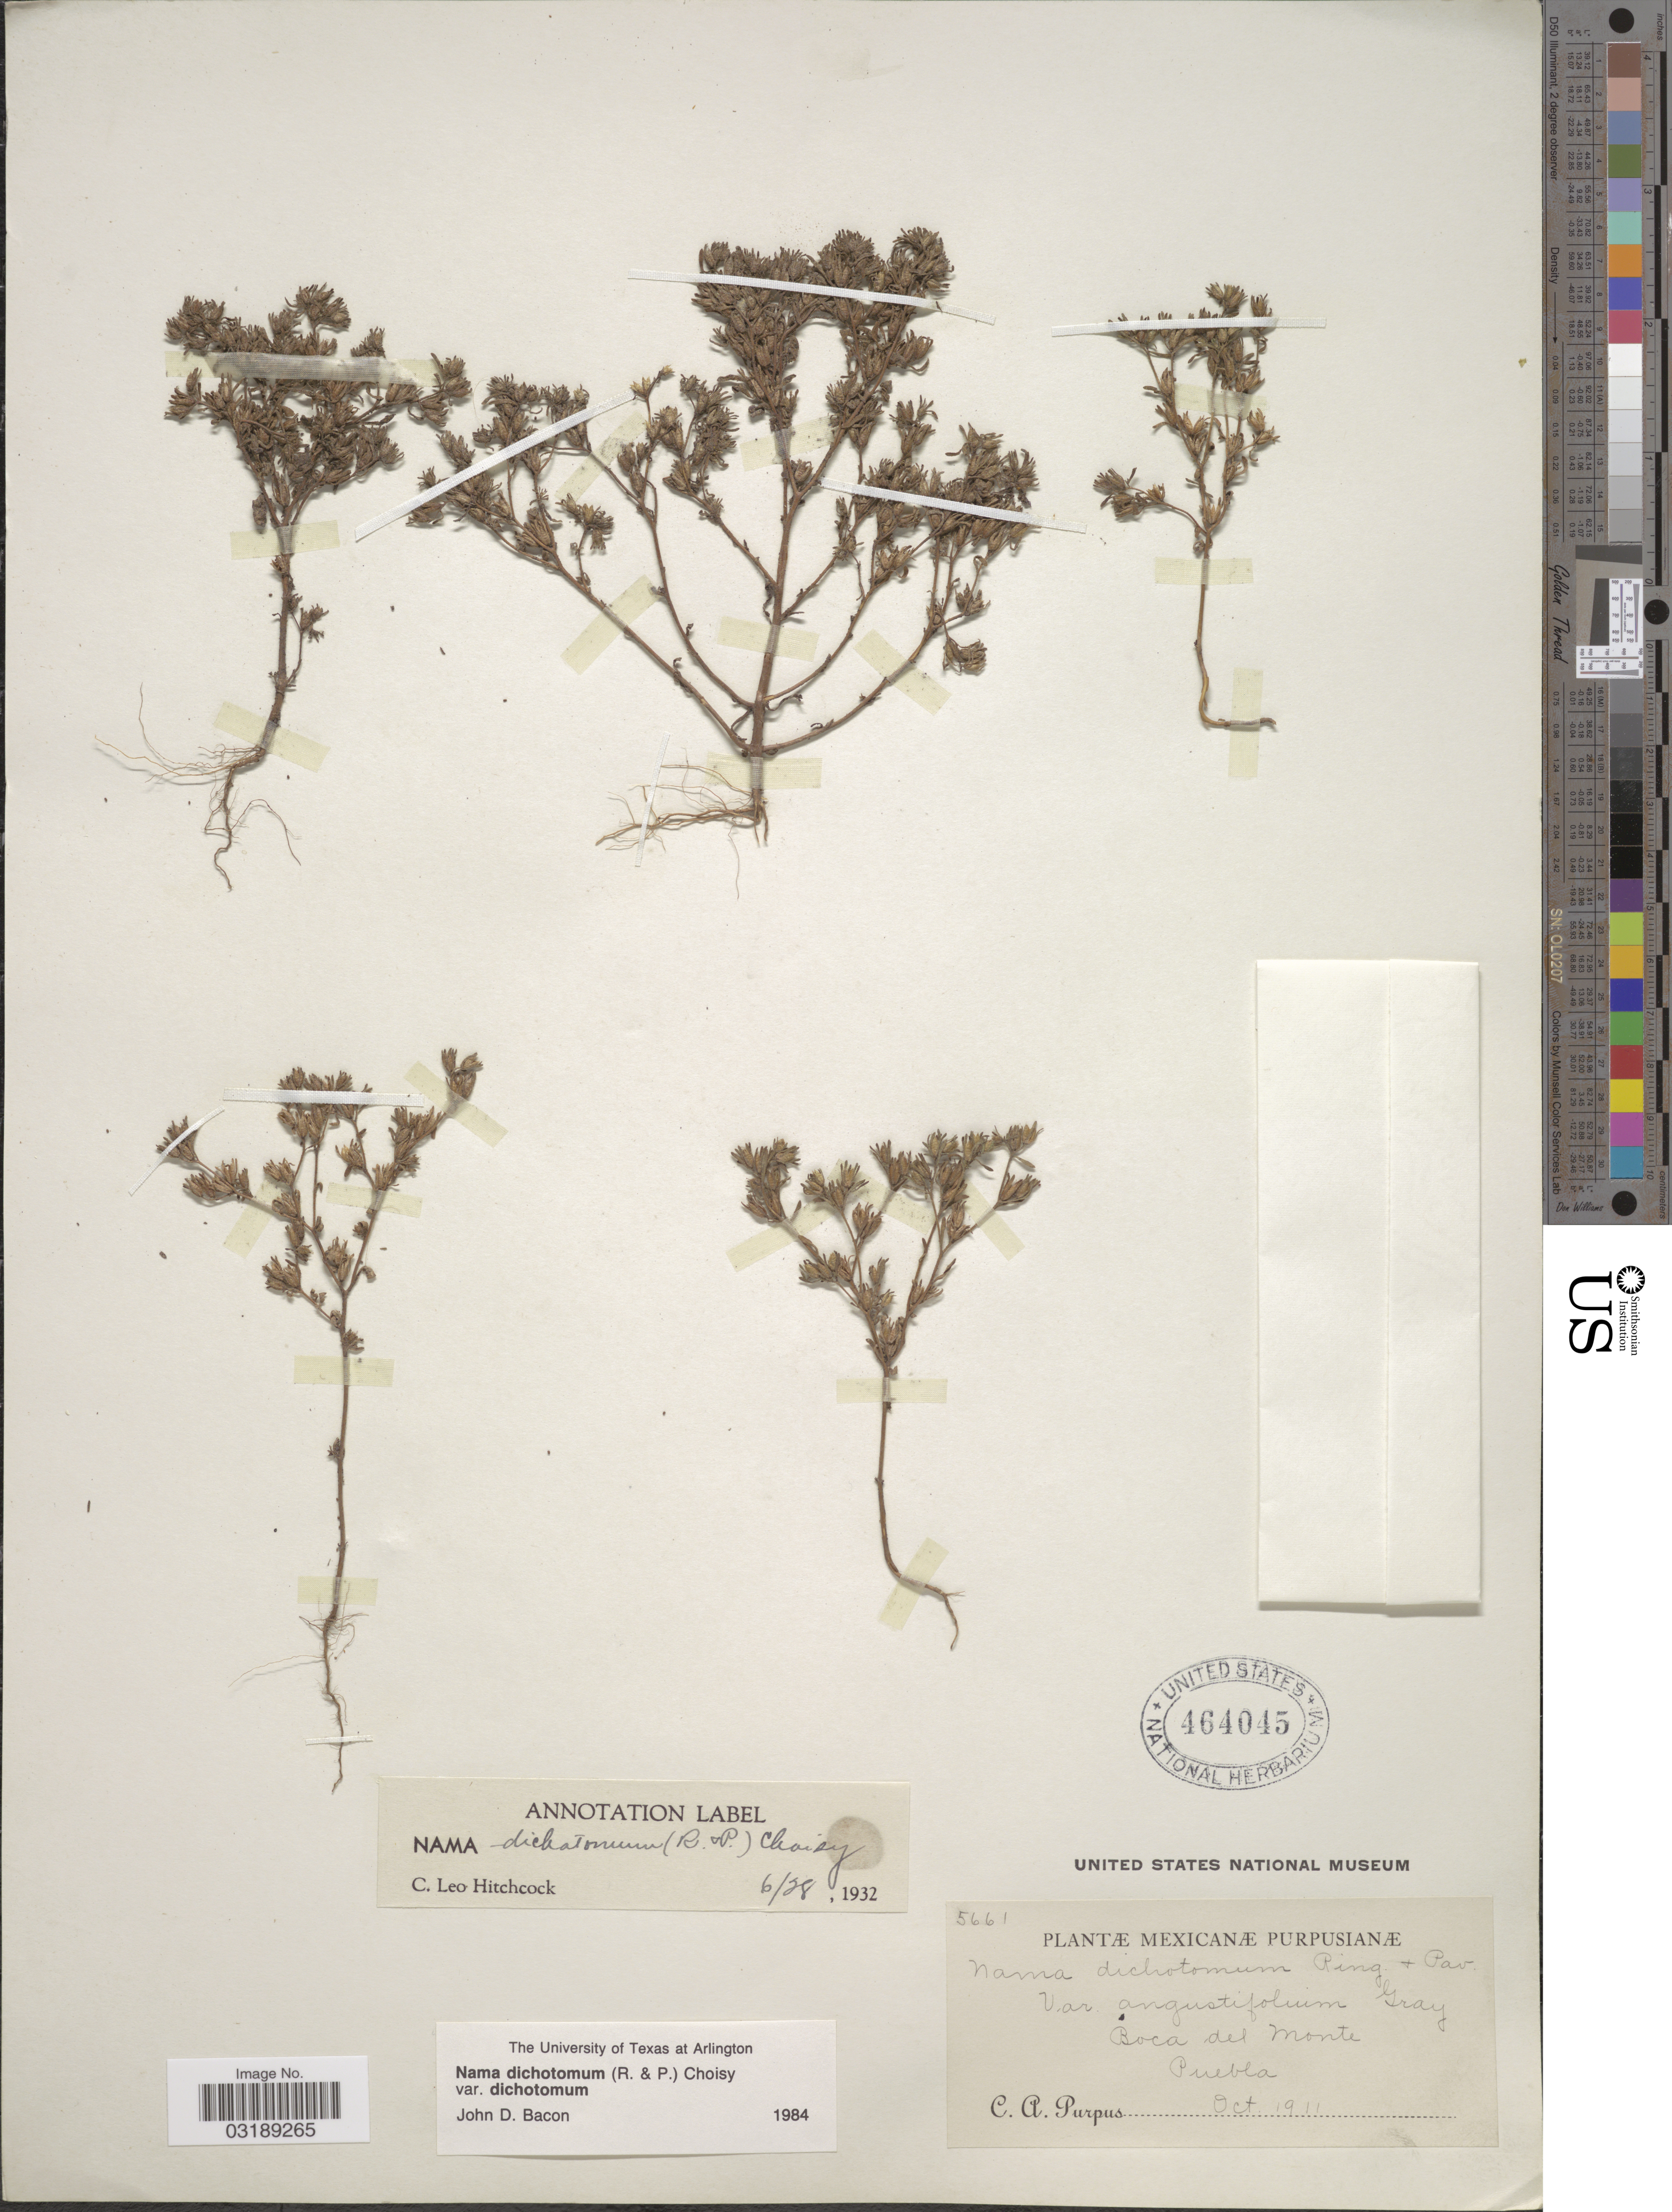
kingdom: Plantae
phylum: Tracheophyta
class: Magnoliopsida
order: Boraginales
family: Namaceae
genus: Nama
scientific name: Nama dichotoma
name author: (Ruiz & Pav.) Choisy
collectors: C. A. Purpus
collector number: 5661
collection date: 1911-10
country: Mexico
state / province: Puebla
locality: Boca del Monte, Puebla.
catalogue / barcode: US 464045